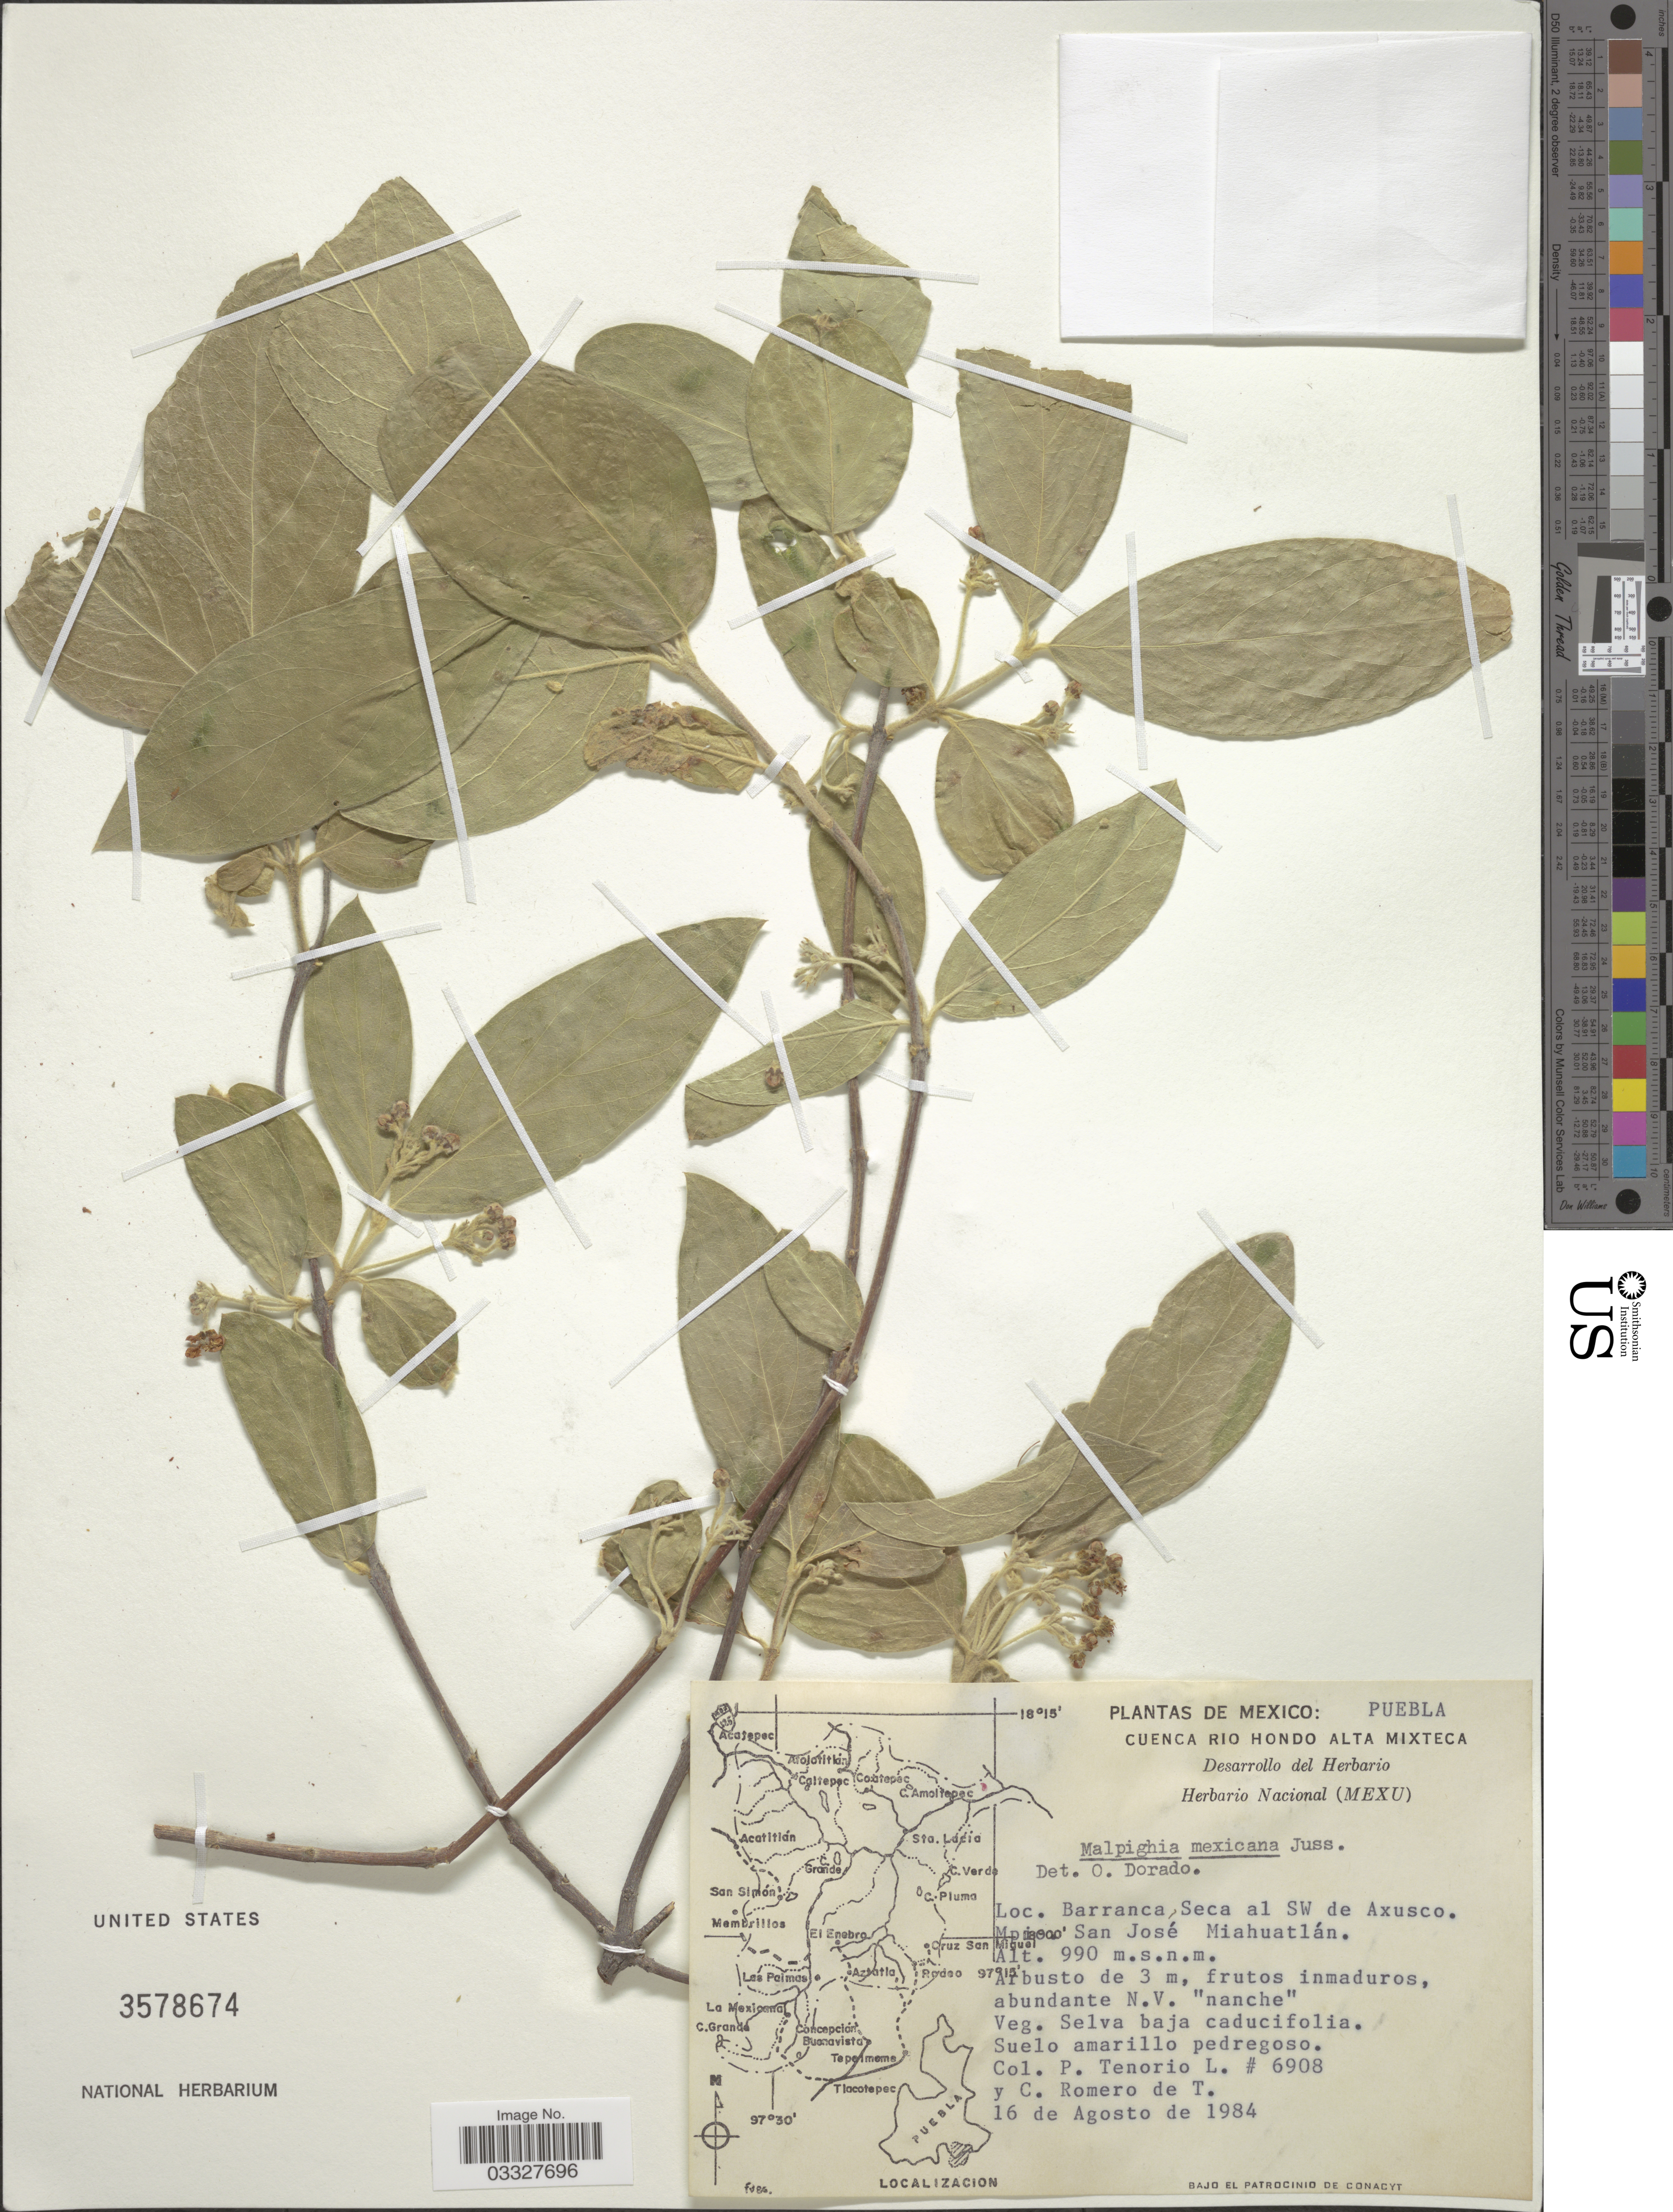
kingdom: Plantae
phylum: Tracheophyta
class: Magnoliopsida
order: Malpighiales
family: Malpighiaceae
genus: Malpighia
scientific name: Malpighia mexicana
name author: A. Juss.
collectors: P. Tenorio L. & C. Romero de T.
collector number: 6908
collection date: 1984-08-16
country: Mexico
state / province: Puebla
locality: Cuenca Rio Hondo Alta Mixteca. Barranca, Seca al SW de Axusco. Mpio. San José Miahuatlán.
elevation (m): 990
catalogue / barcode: US 3578674